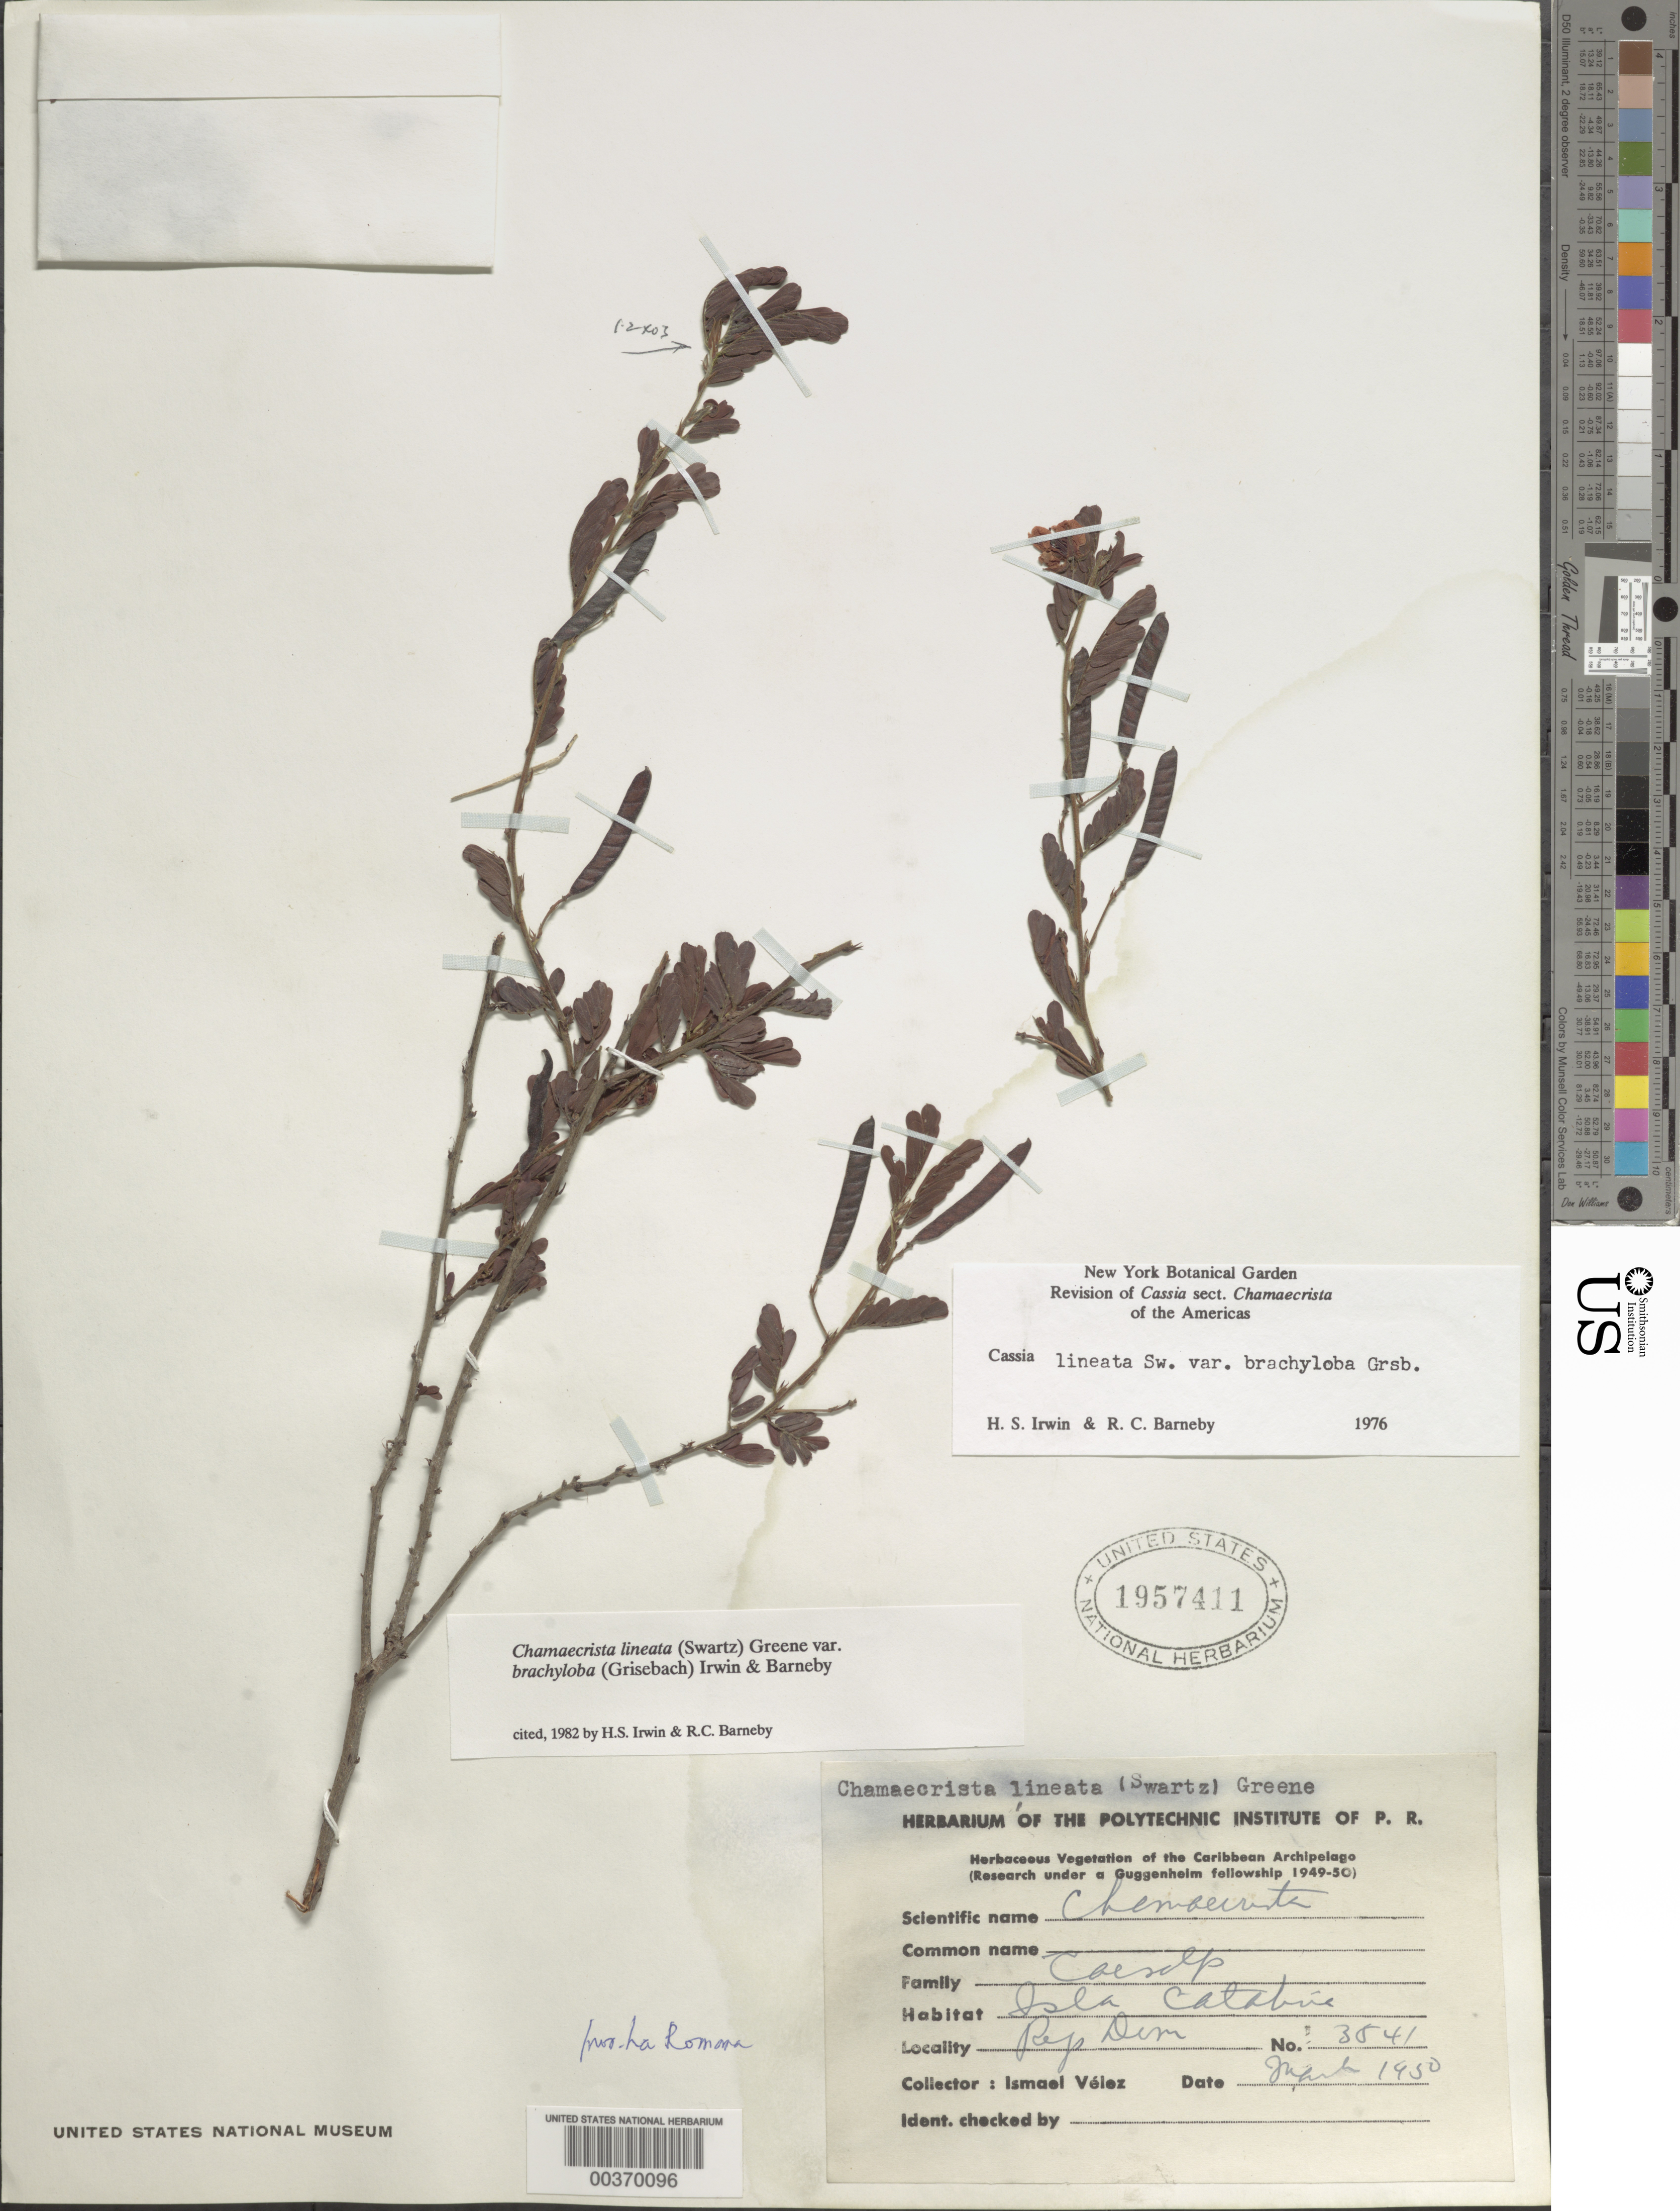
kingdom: Plantae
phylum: Tracheophyta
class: Magnoliopsida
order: Fabales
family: Fabaceae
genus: Chamaecrista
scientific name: Chamaecrista lineata var. brachyloba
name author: (Griseb.) H.S. Irwin & Barneby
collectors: I. Velez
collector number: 3541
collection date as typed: Mar 1950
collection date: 1950-03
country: Dominican Republic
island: Hispaniola Island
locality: Isla cataline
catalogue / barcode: US 1957411